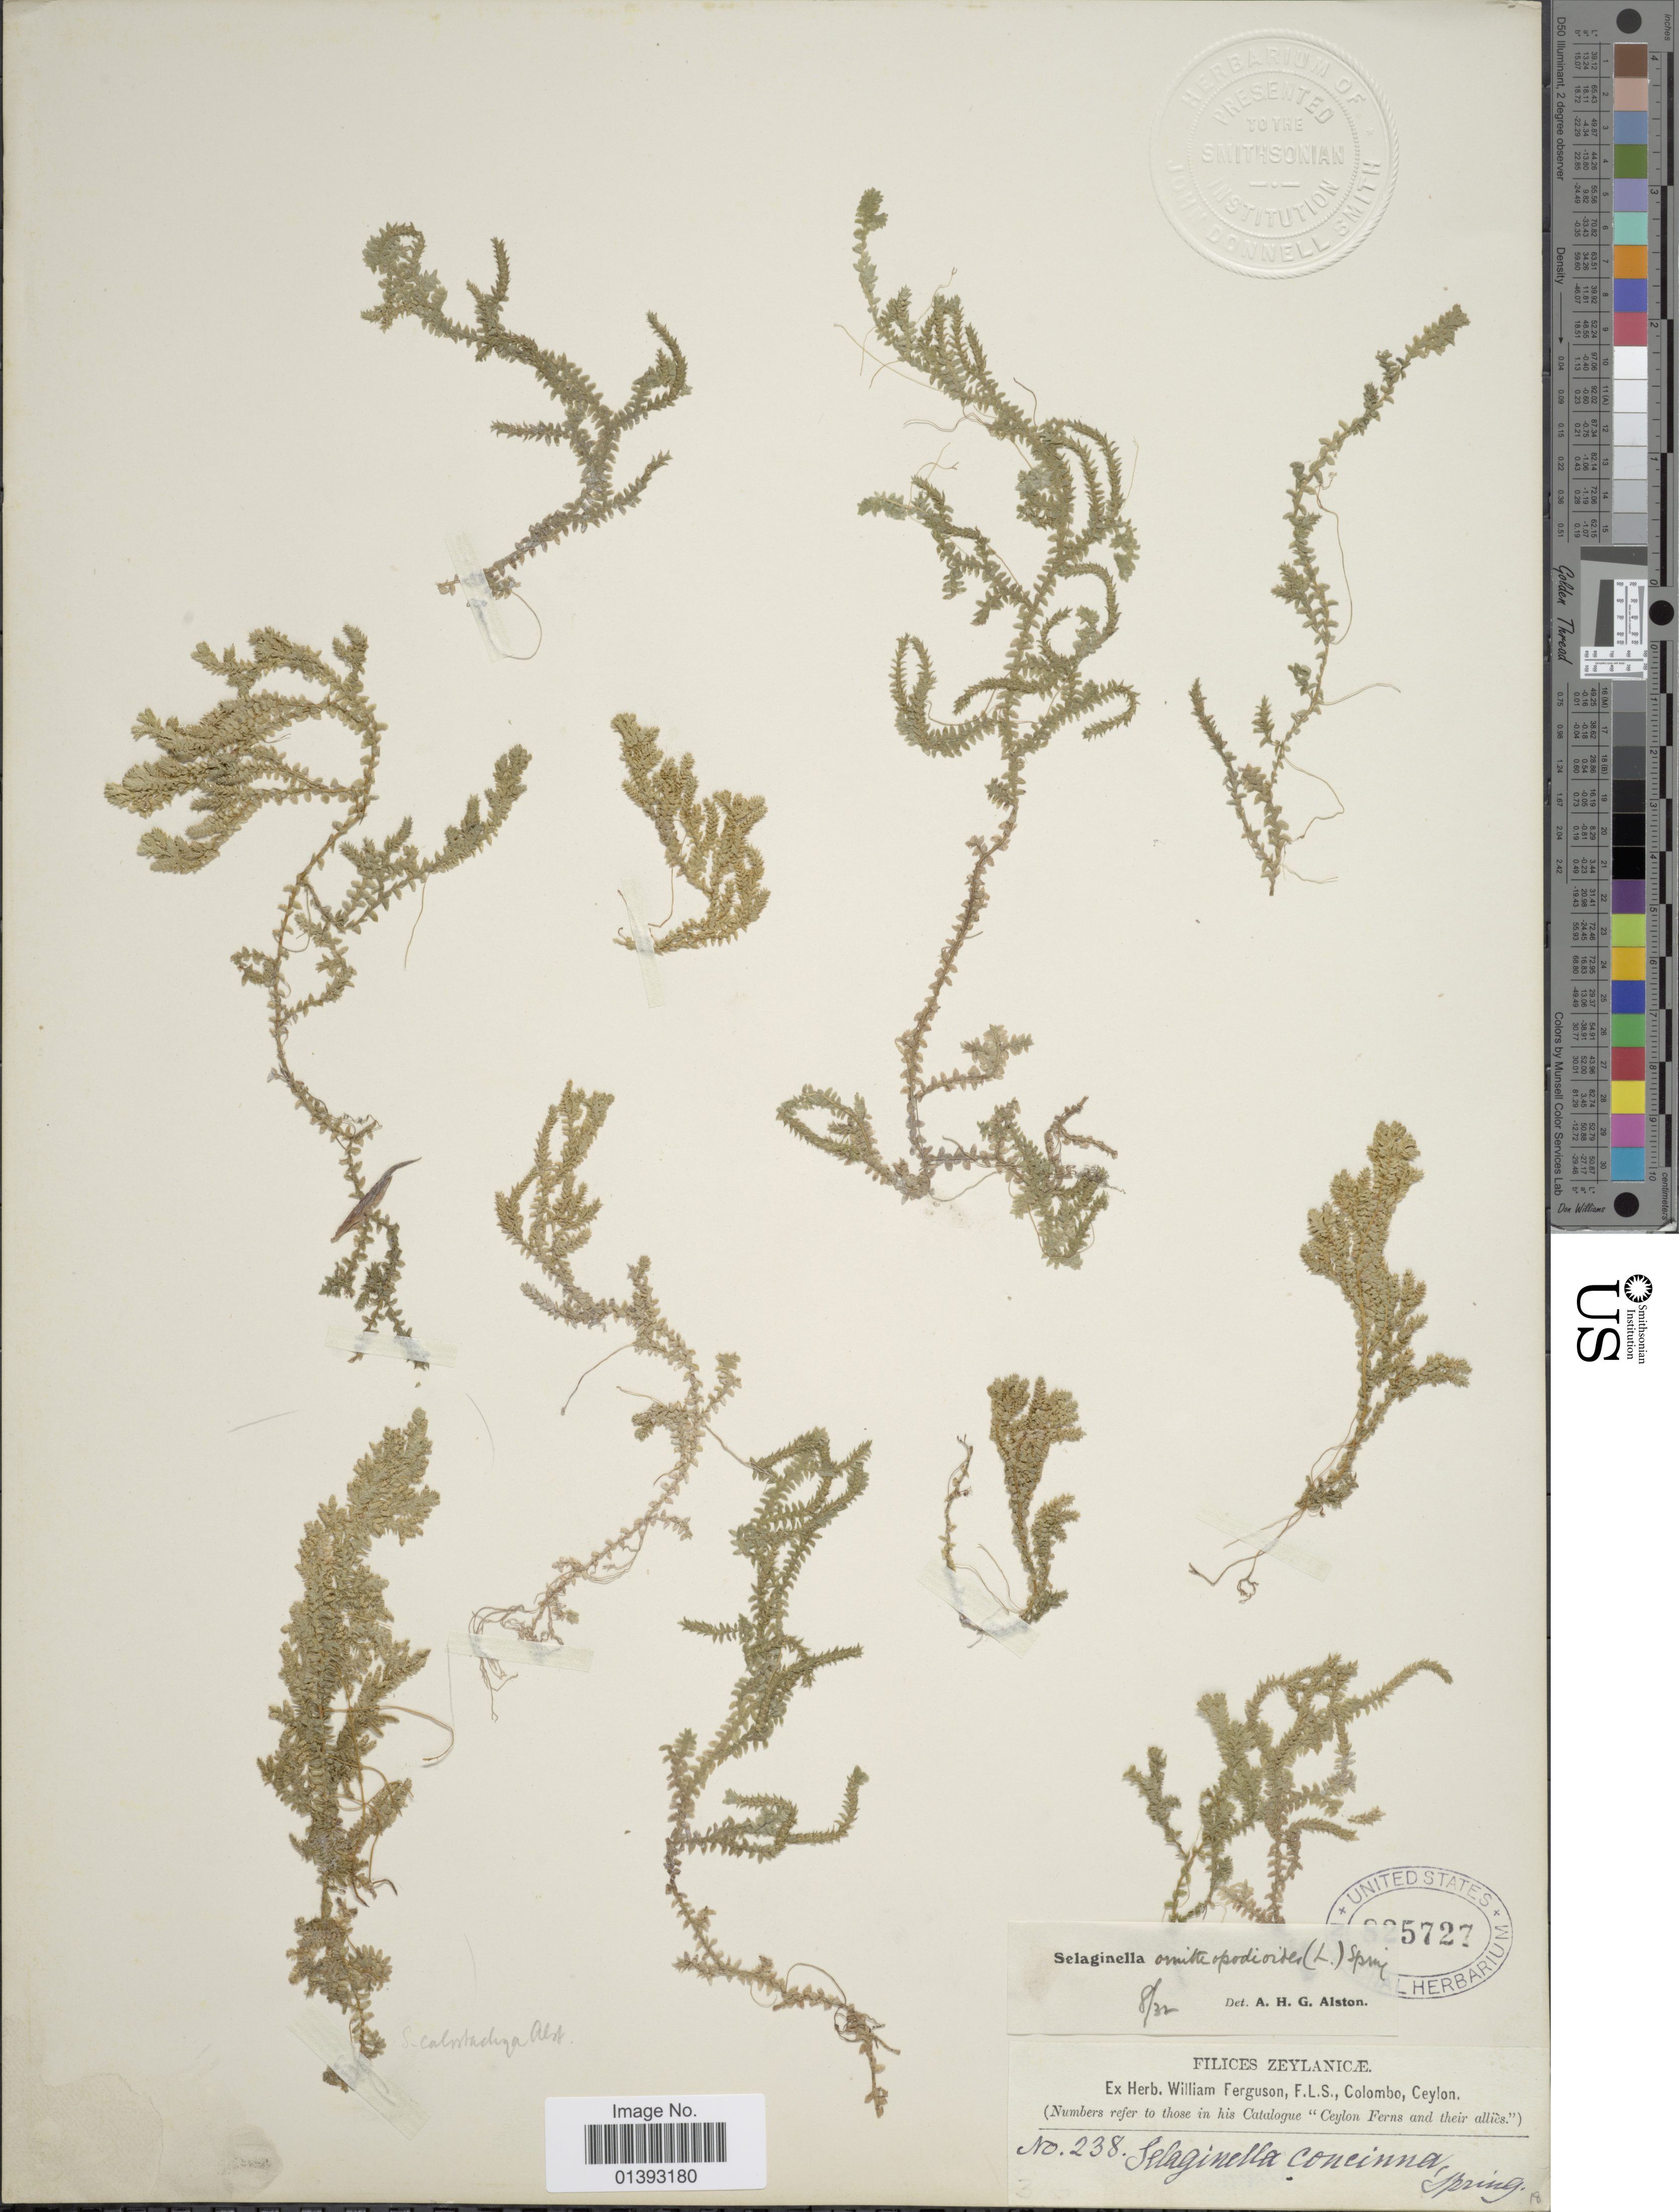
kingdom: Plantae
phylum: Tracheophyta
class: Lycopodiopsida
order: Selaginellales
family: Selaginellaceae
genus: Selaginella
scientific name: Selaginella ornithopodioides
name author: (L.) Spring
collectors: W. Ferguson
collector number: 238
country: Sri Lanka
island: Ceylon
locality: Filices Zeylanicae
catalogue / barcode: US 825727